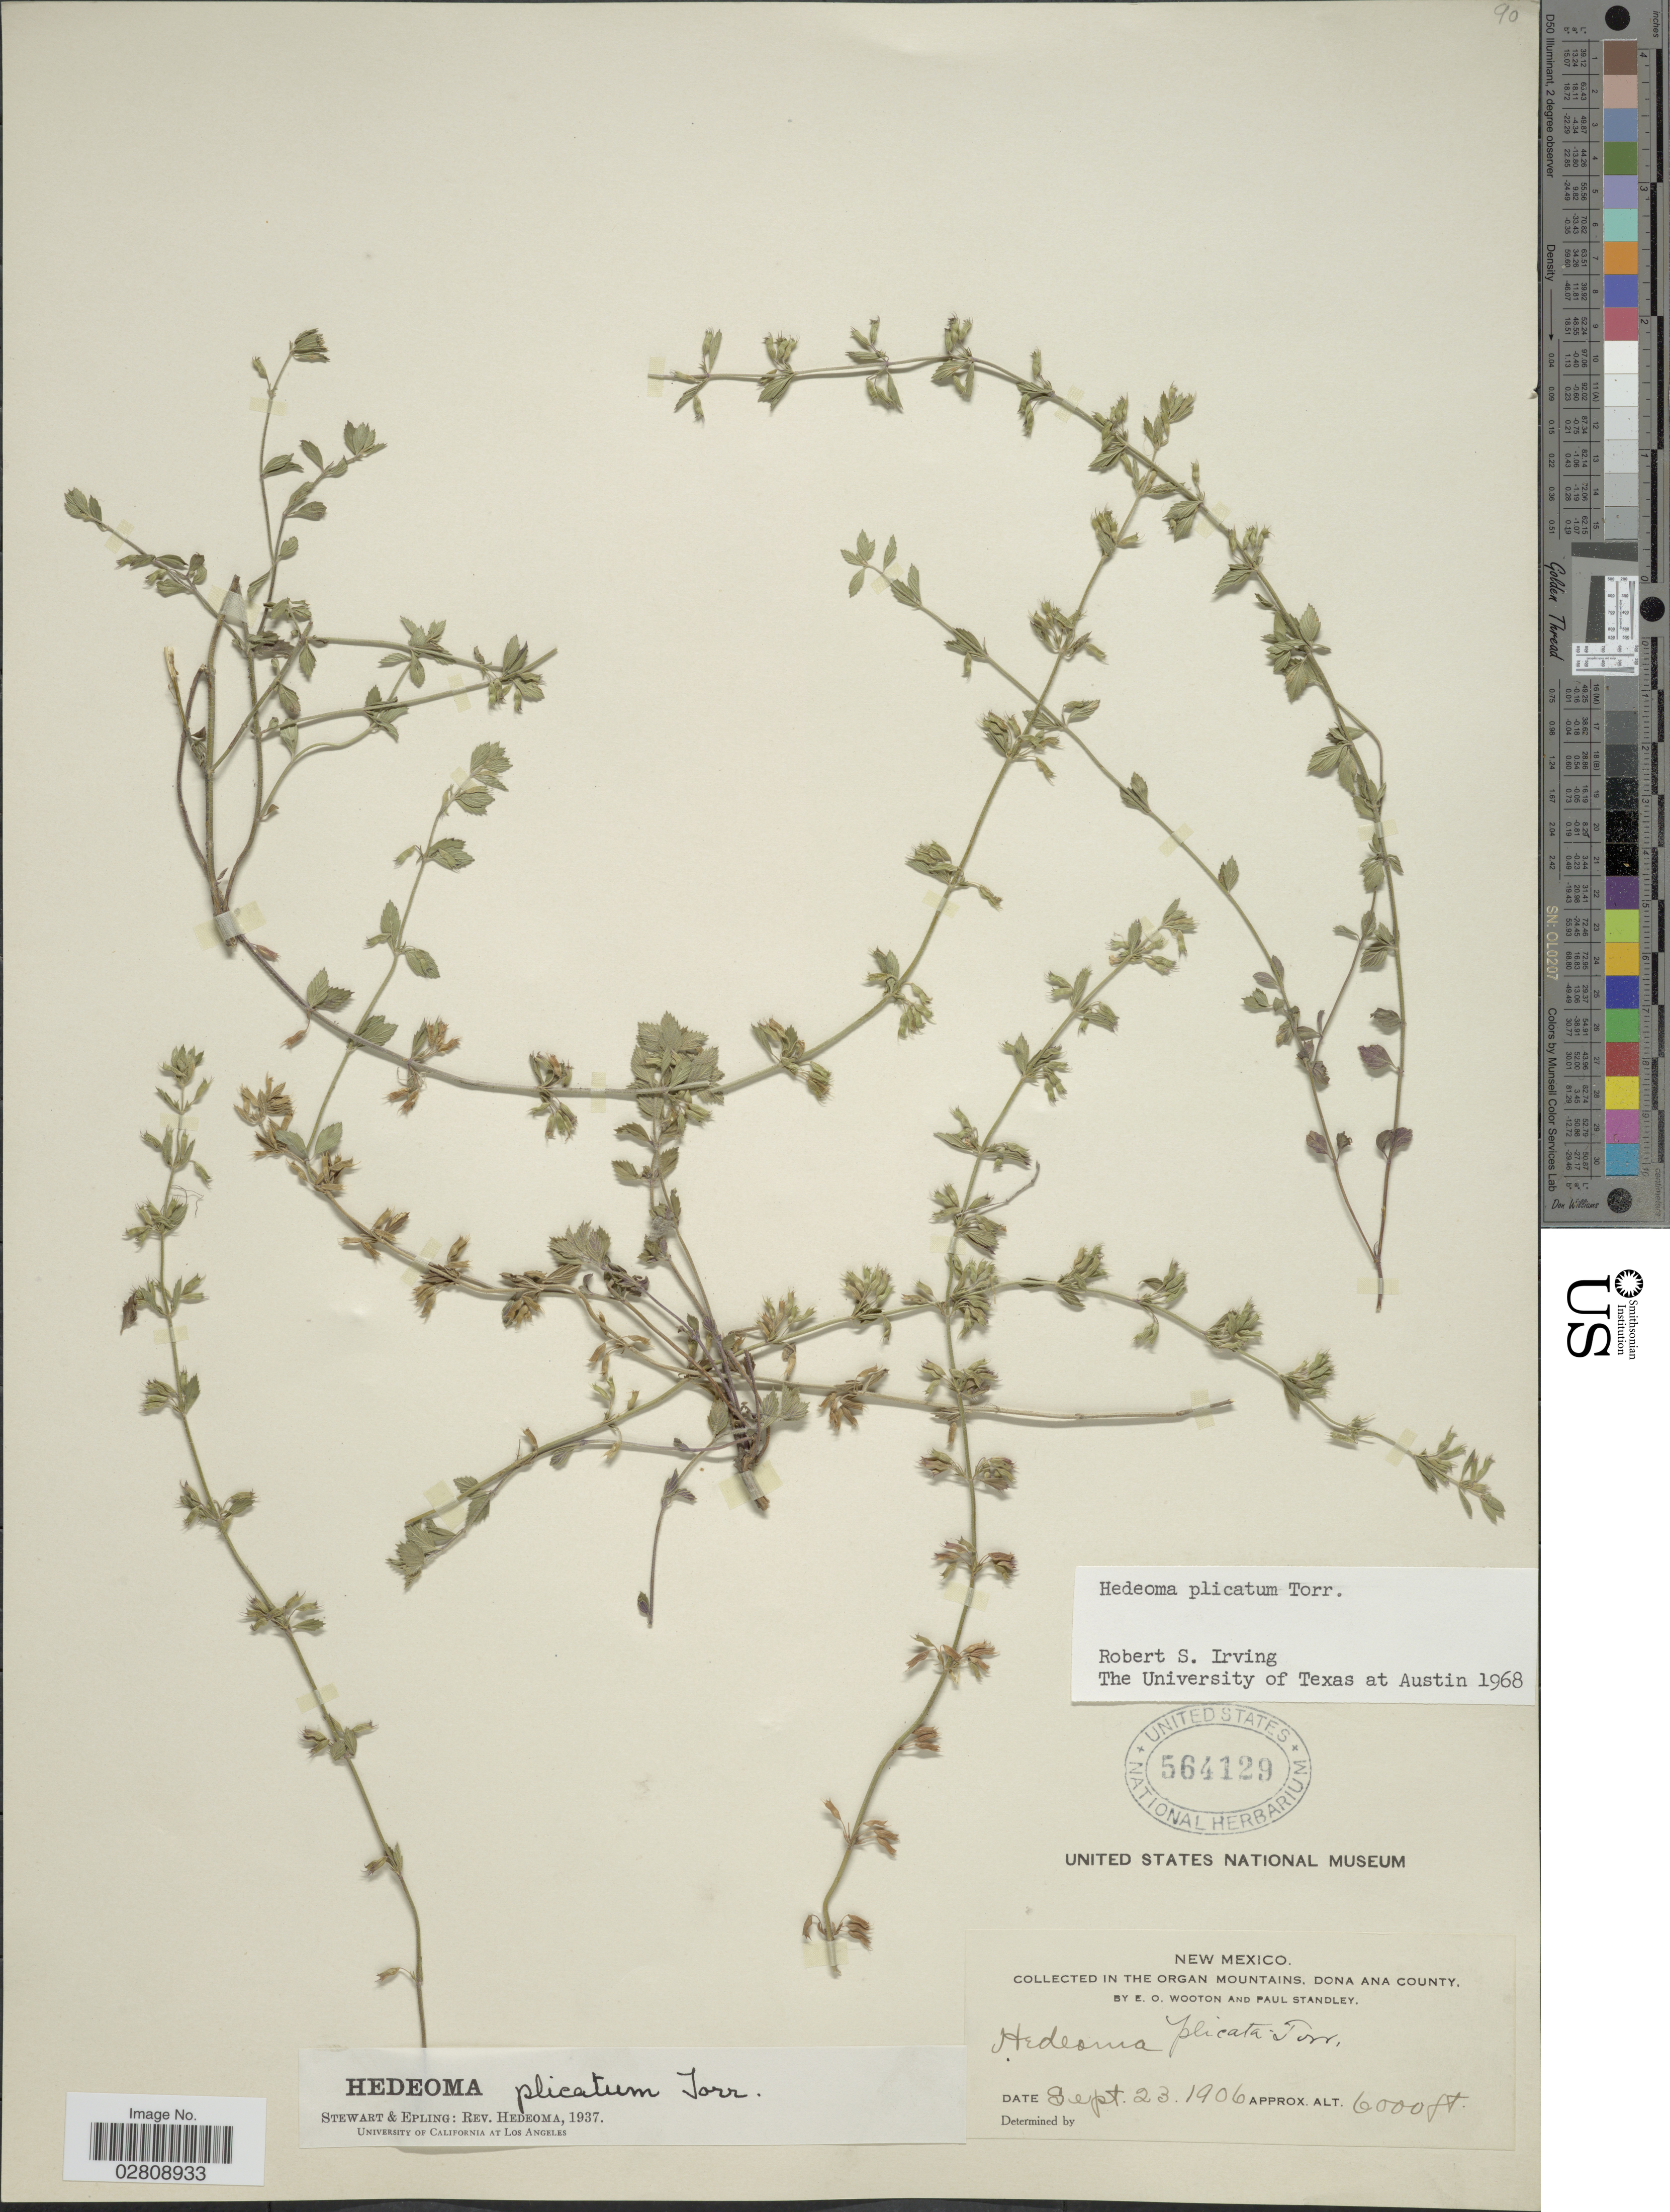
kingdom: Plantae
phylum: Tracheophyta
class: Magnoliopsida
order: Lamiales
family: Lamiaceae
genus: Hedeoma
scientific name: Hedeoma plicatum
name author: Torr. in Emory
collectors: E. O. Wooton & P. C. Standley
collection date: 1906-09-23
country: United States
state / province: New Mexico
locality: The Organ Mountains, Dona Ana County.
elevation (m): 1829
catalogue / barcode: US 564129